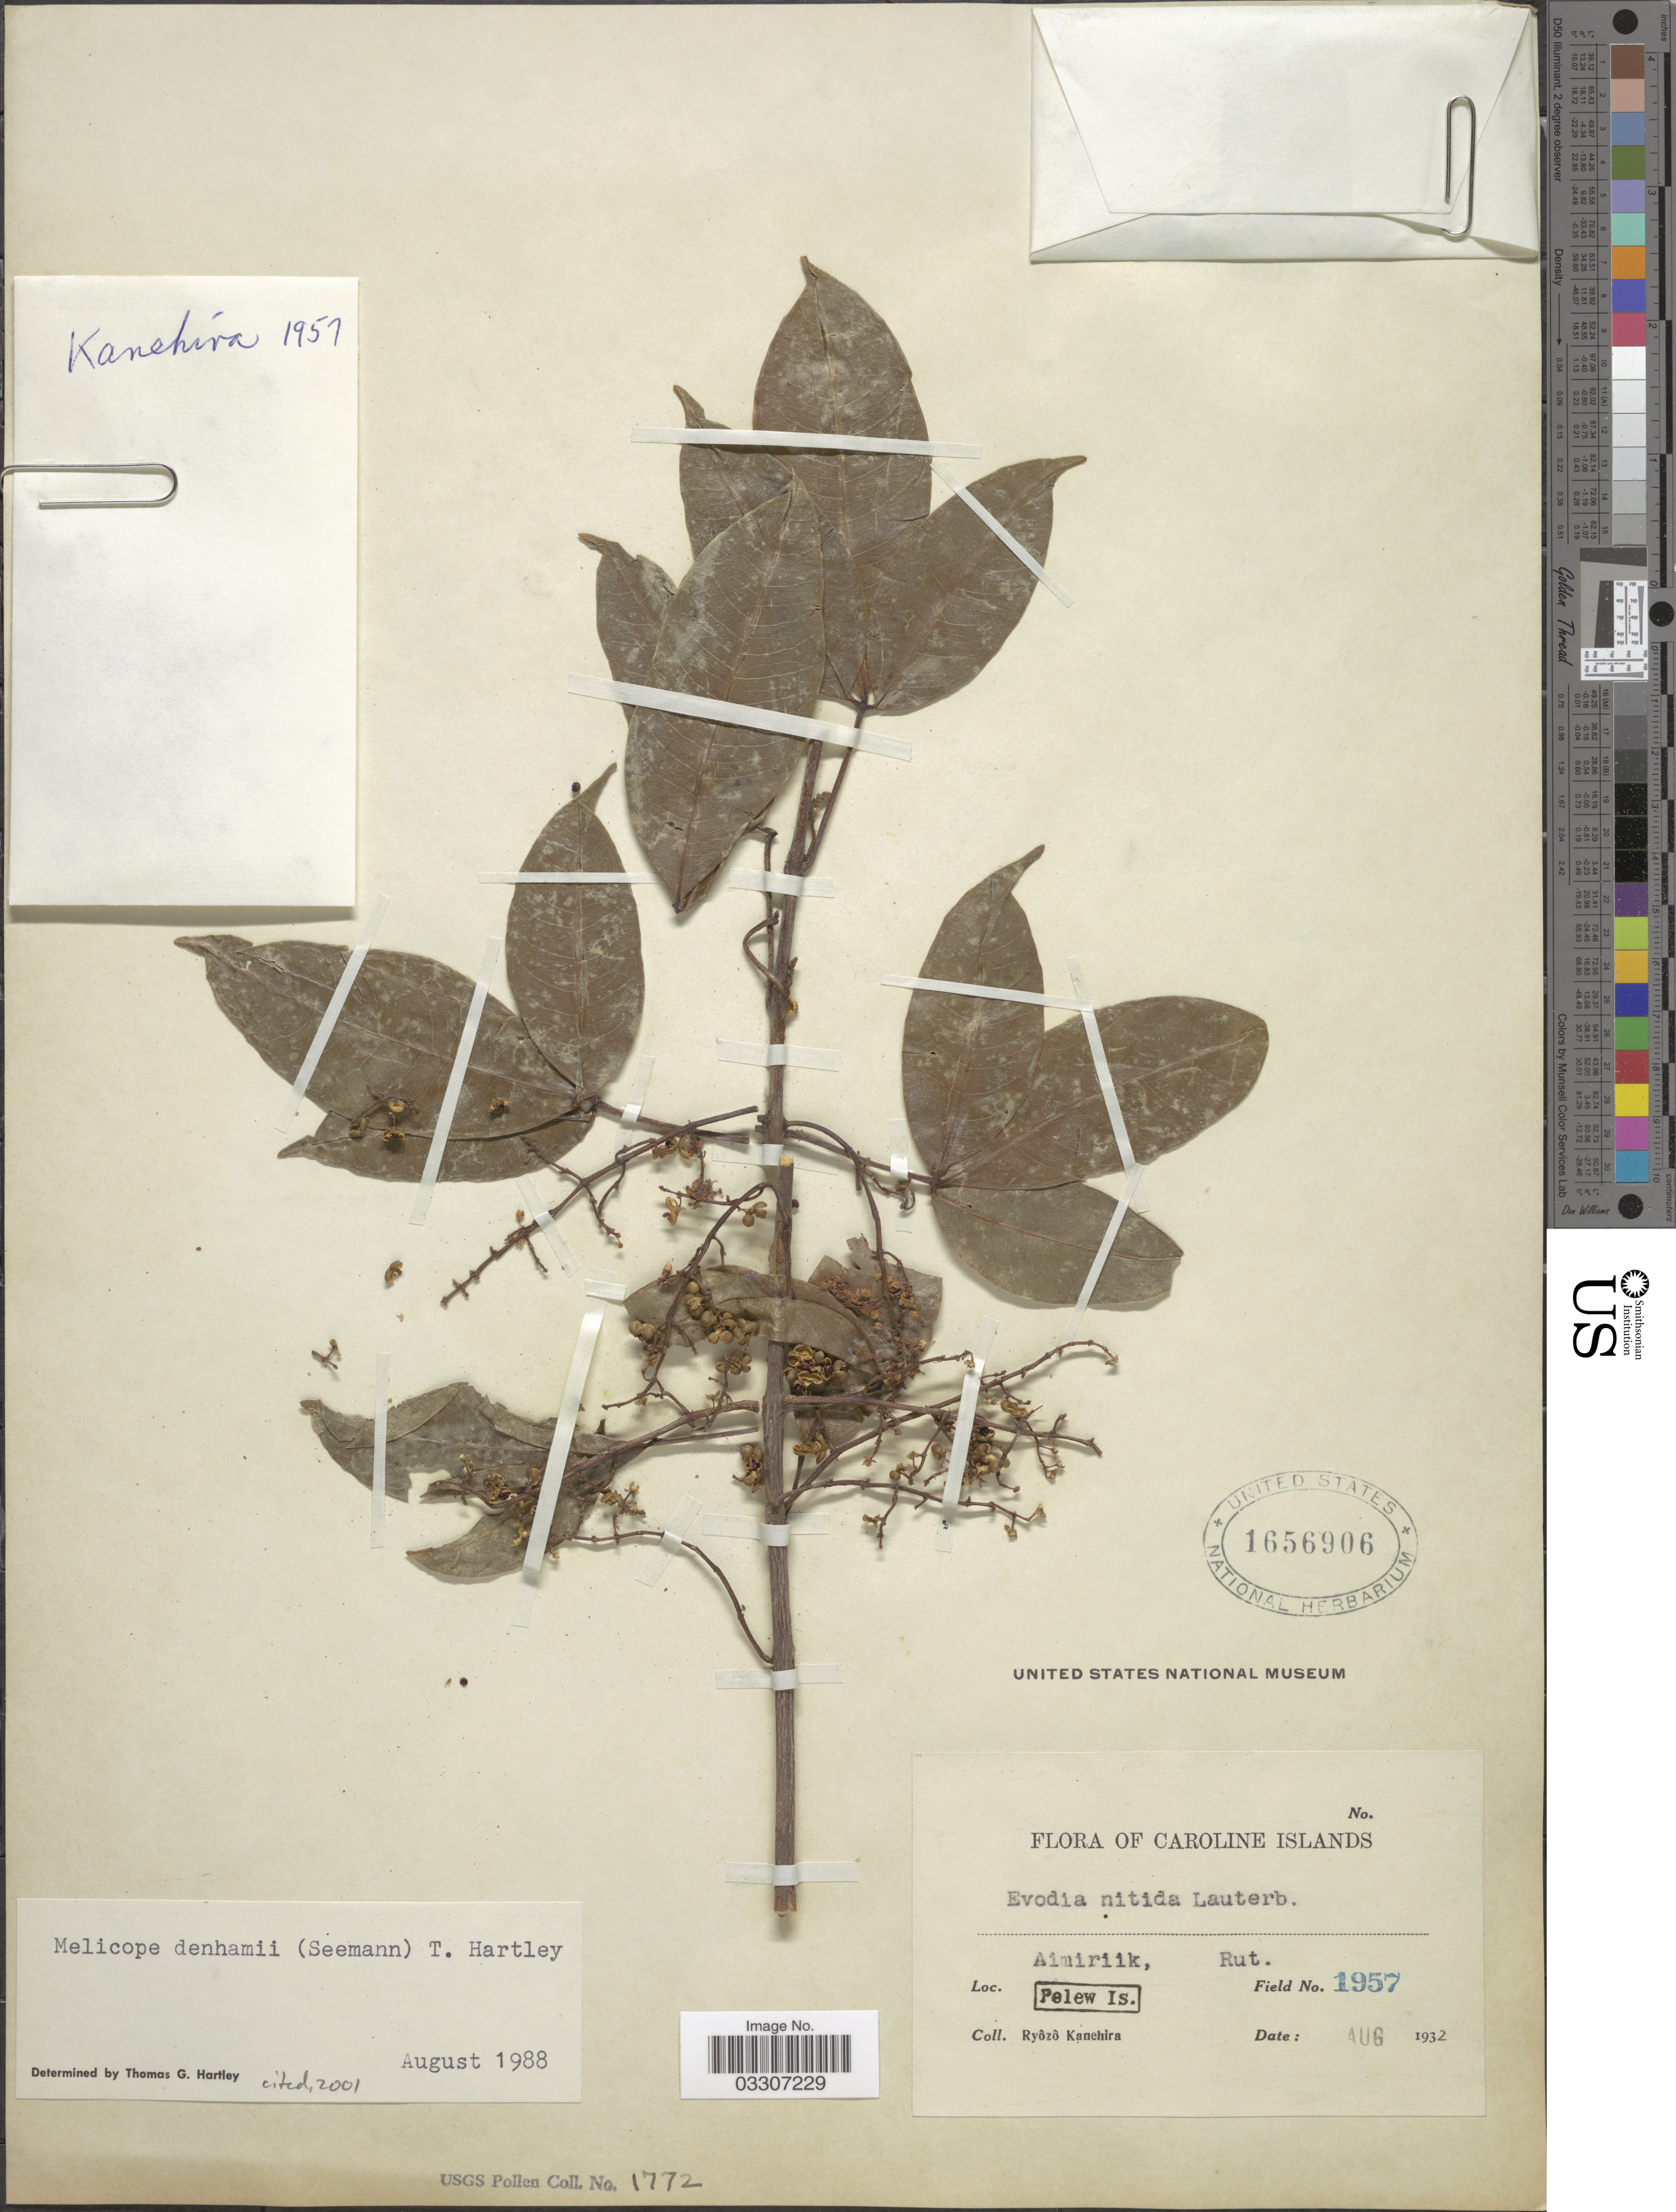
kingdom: Plantae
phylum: Tracheophyta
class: Magnoliopsida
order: Sapindales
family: Rutaceae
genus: Melicope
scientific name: Melicope denhamii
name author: (Seem.) T.G. Hartley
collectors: R. Kanehira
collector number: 1957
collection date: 1932-08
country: Palau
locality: Caroline Islands. Aimiriik, Pelew Is.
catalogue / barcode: US 1656906